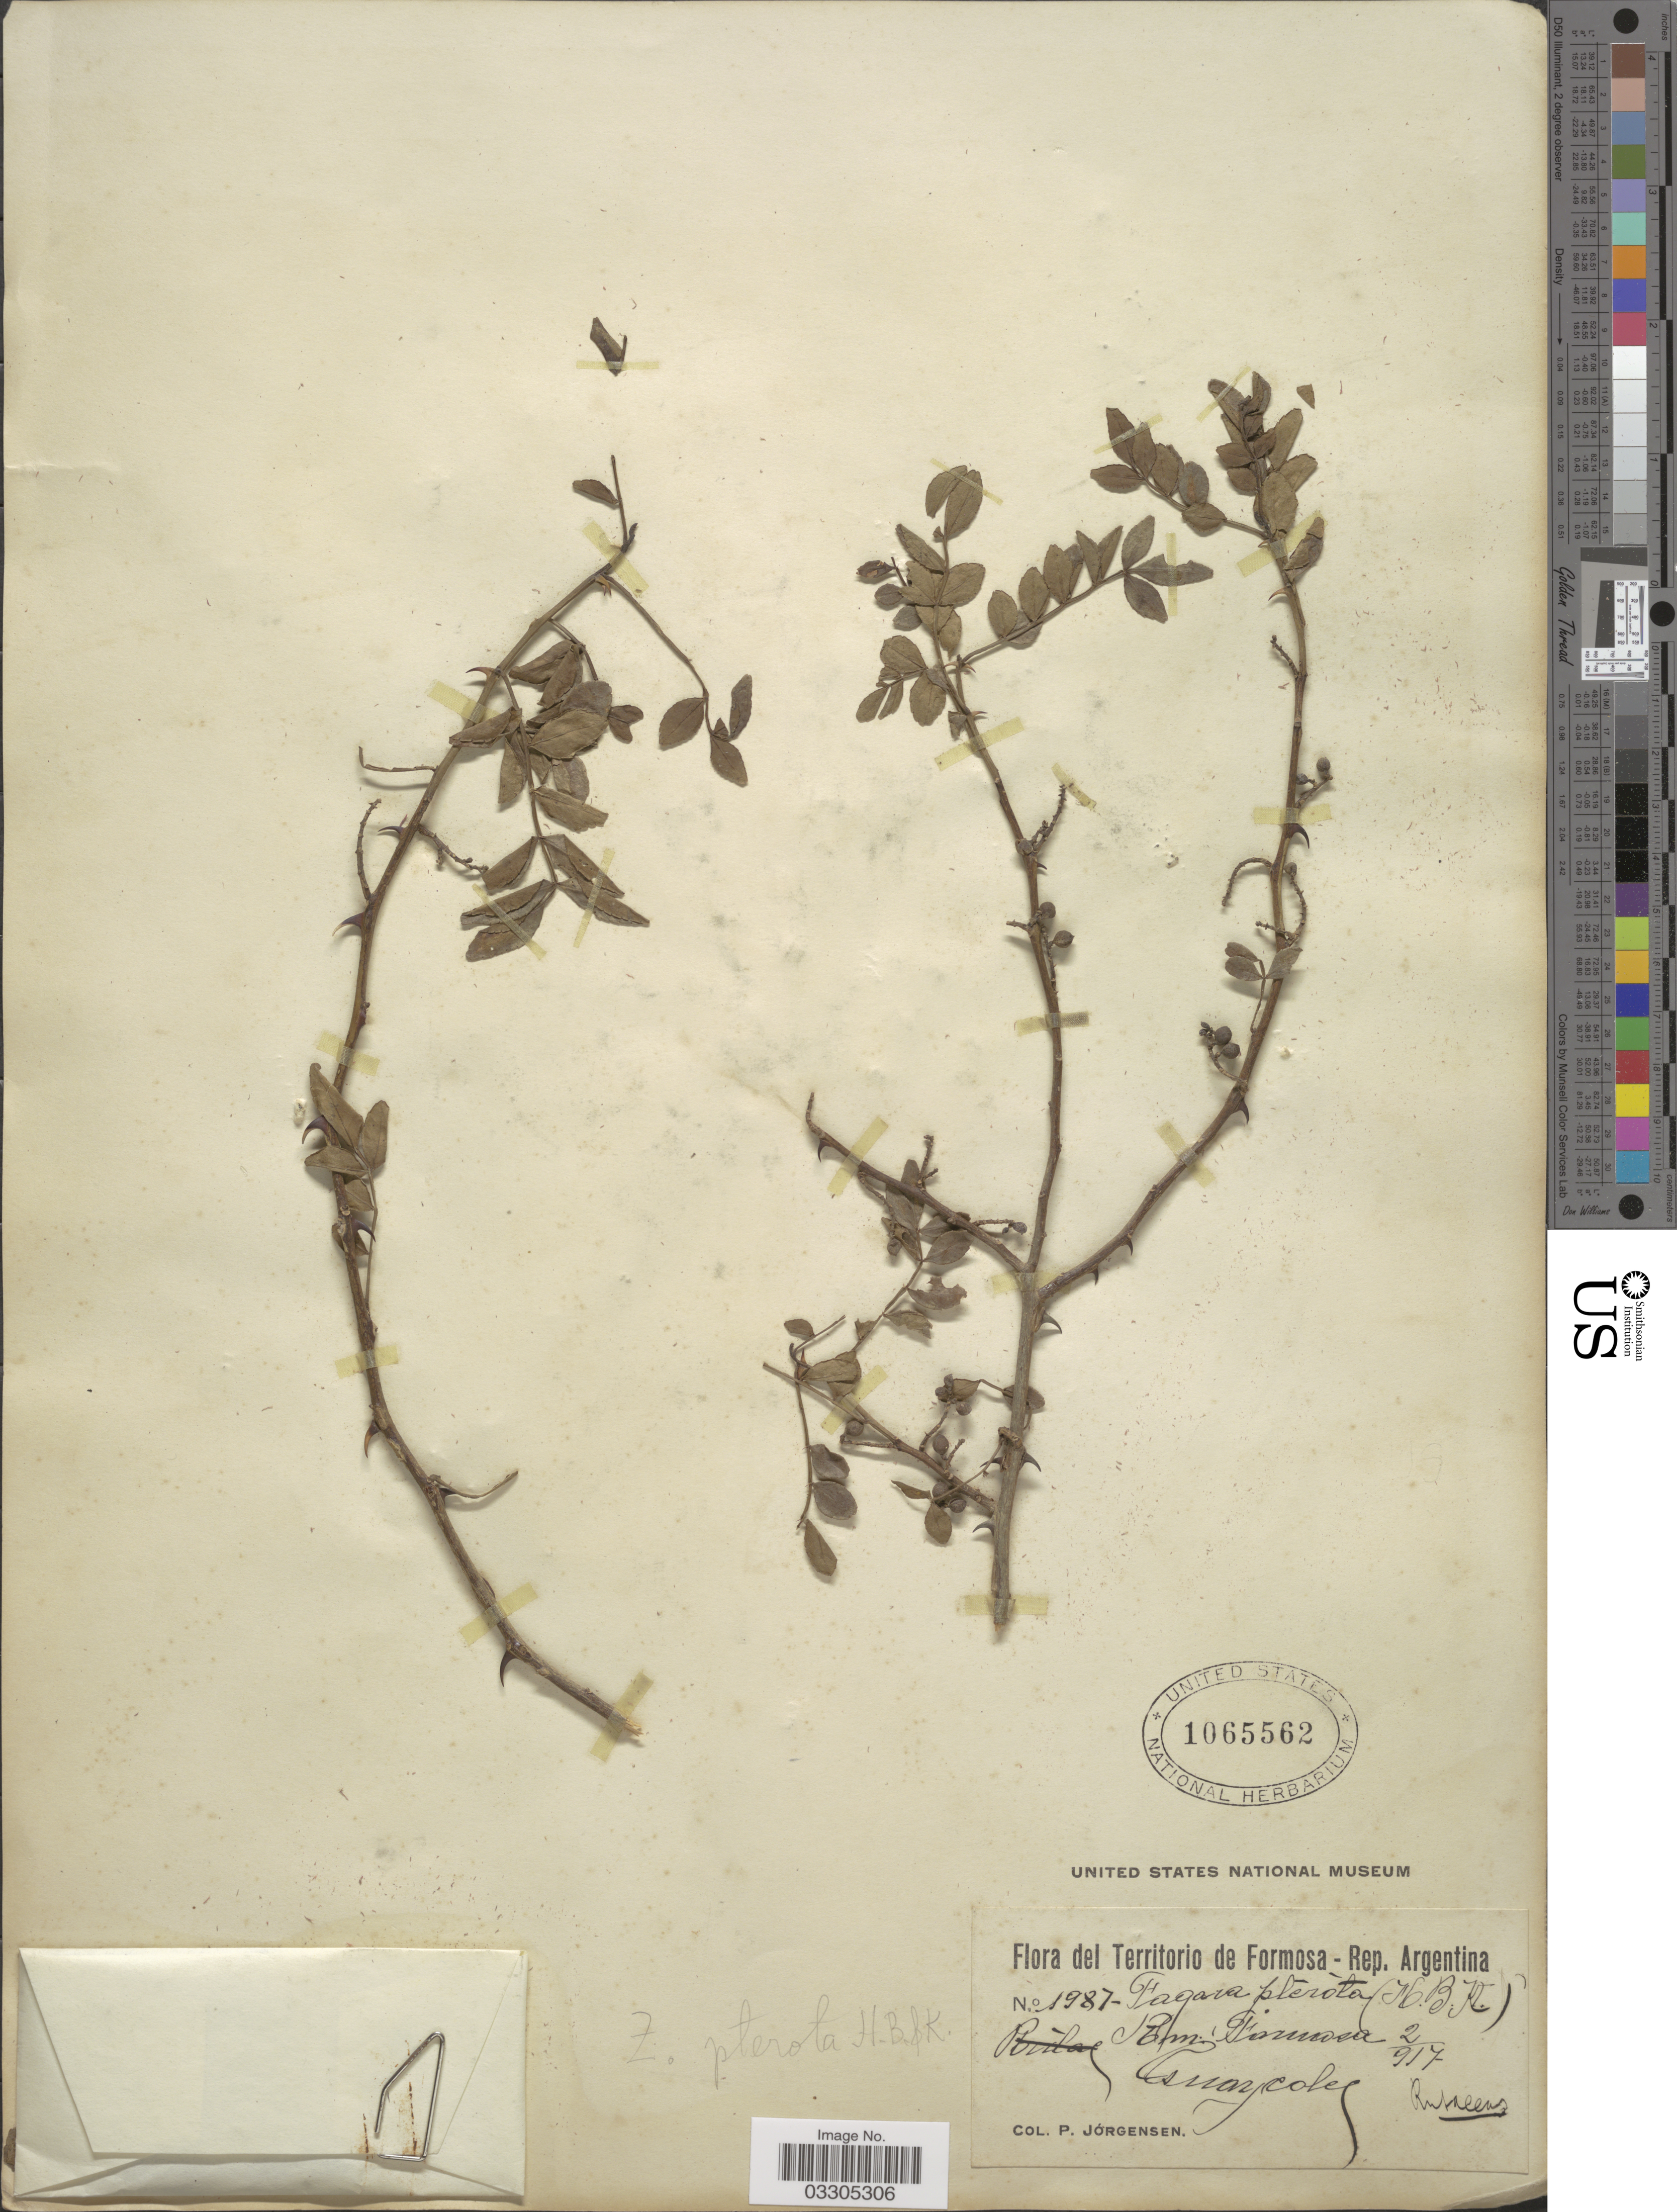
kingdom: Plantae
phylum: Tracheophyta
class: Magnoliopsida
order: Sapindales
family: Rutaceae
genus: Zanthoxylum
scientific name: Zanthoxylum fagara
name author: (L.) Sarg.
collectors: P. Jörgensen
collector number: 1987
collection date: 1917-02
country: Argentina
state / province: Formosa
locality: Formosa. Guaycolec.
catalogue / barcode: US 1065562